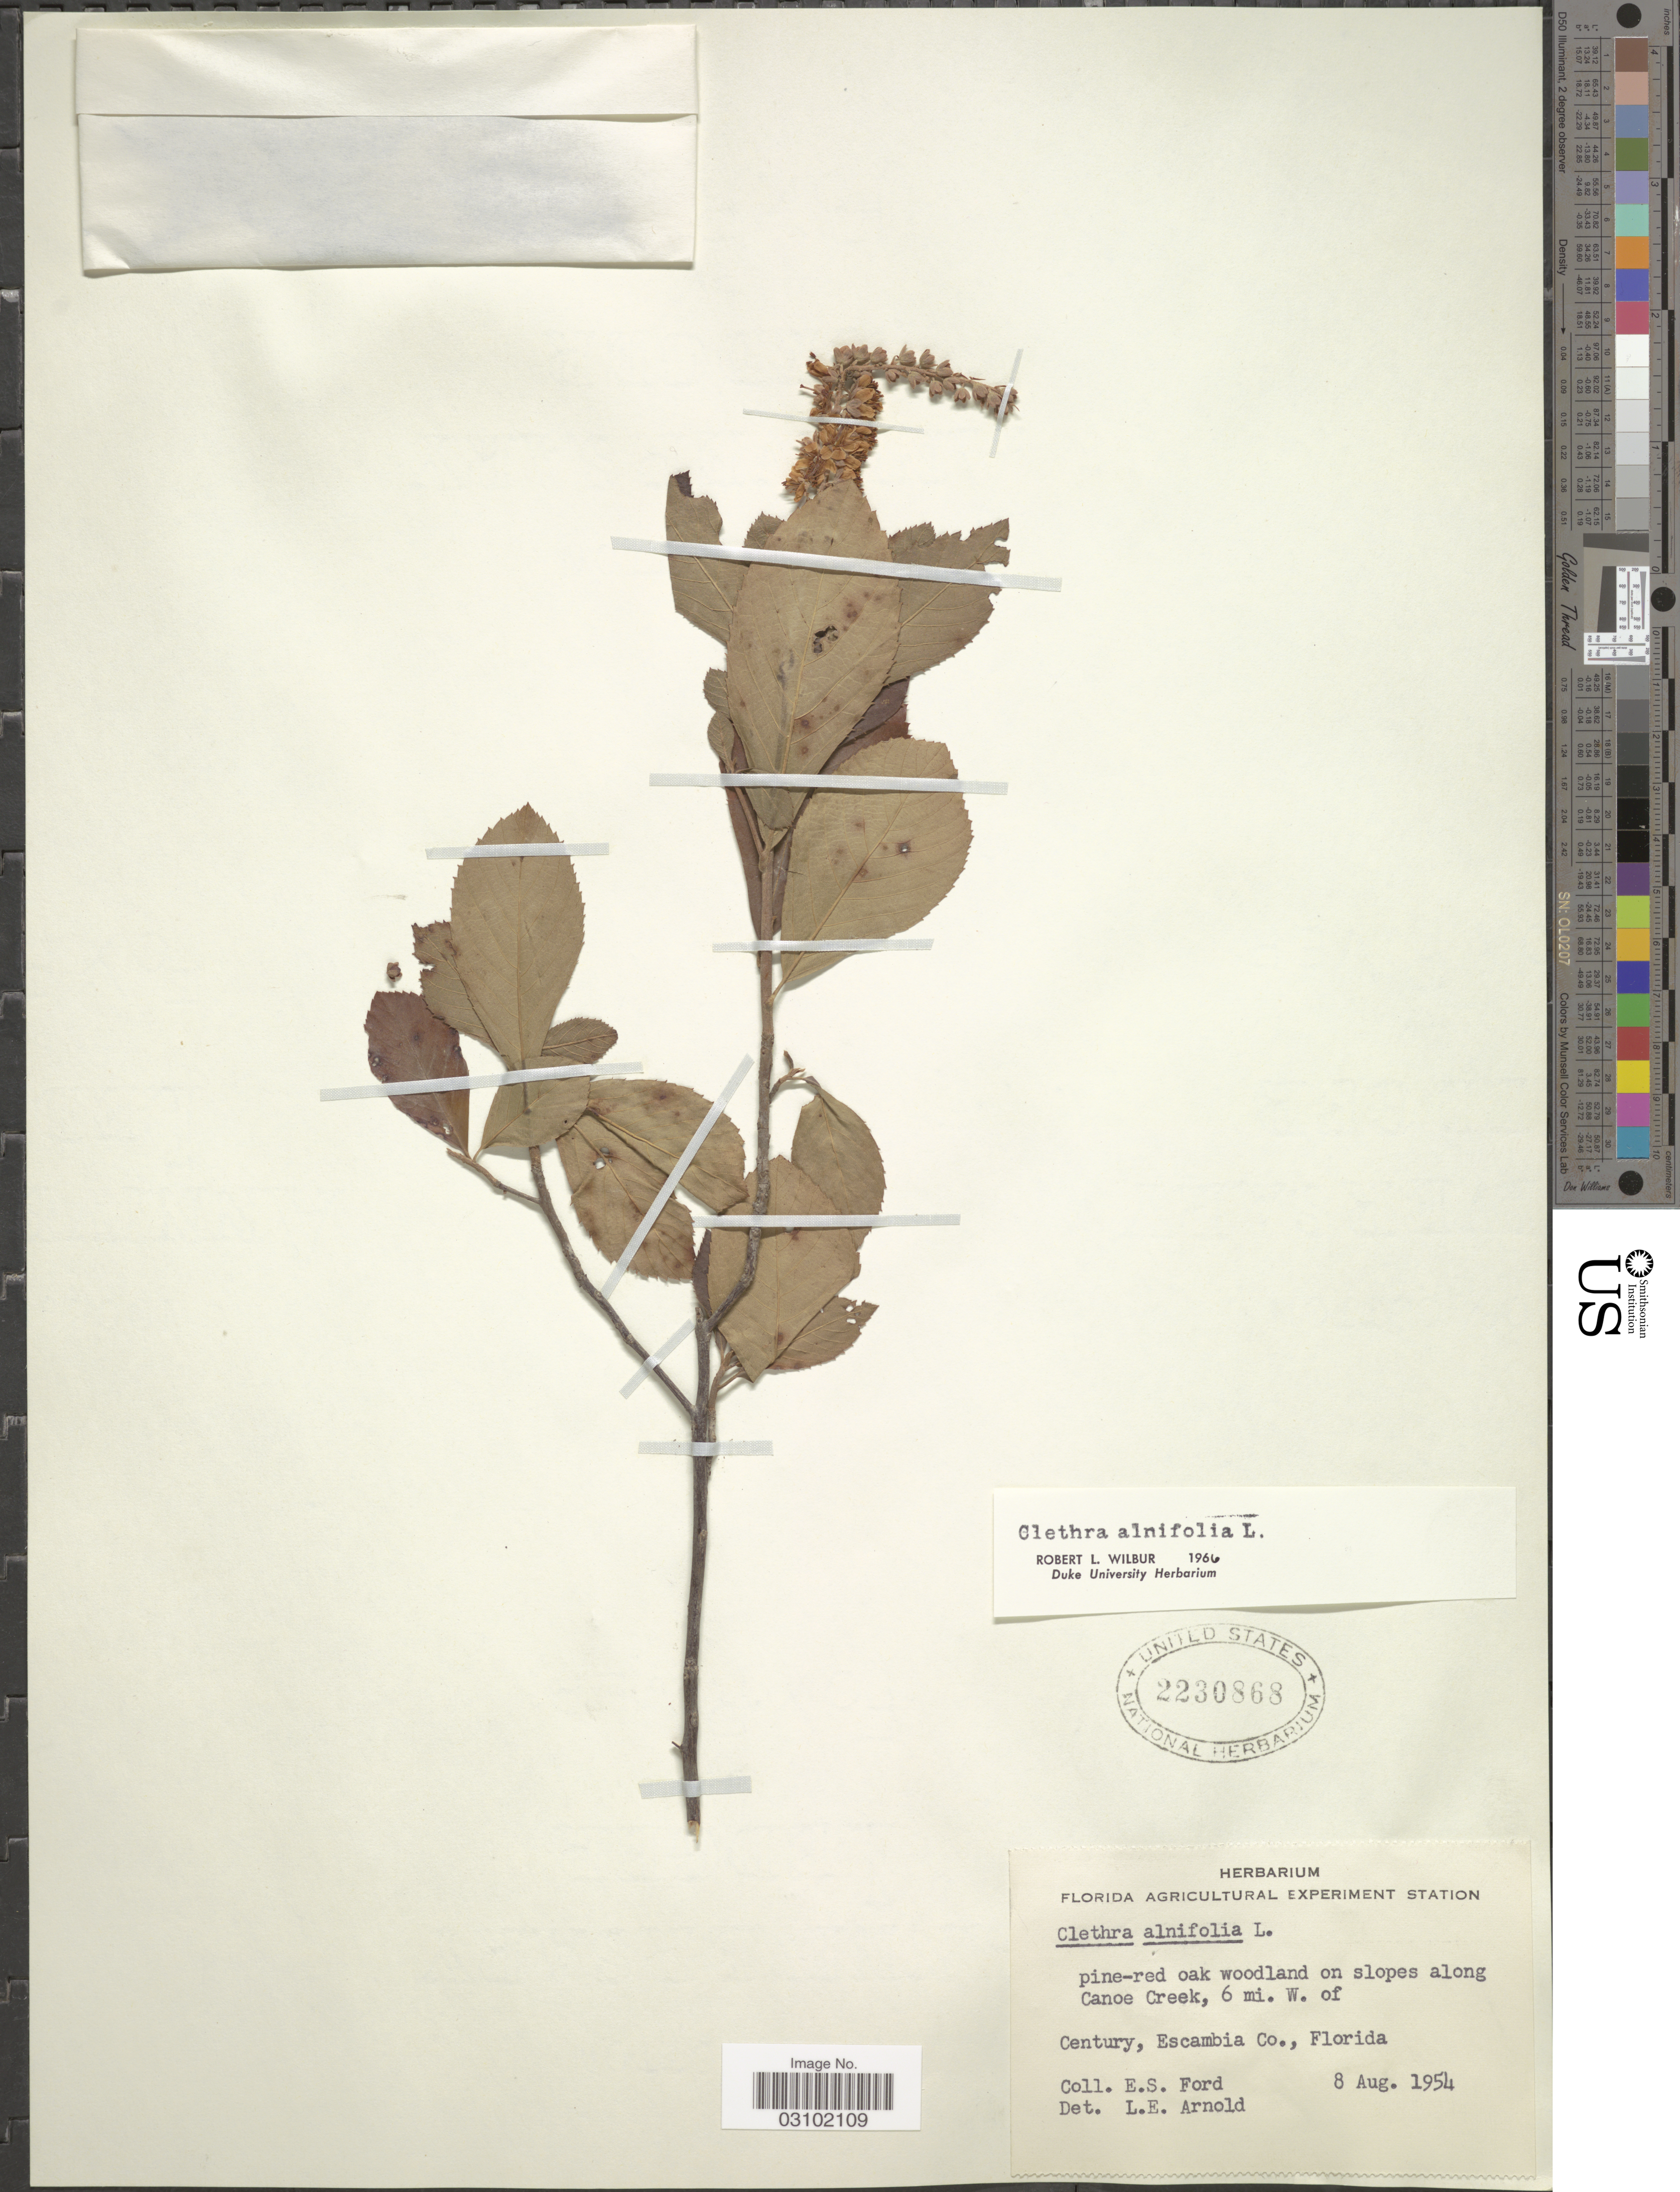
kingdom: Plantae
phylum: Tracheophyta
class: Magnoliopsida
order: Ericales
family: Clethraceae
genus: Clethra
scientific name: Clethra alnifolia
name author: L.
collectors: E. Ford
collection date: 1954-08-08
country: United States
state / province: Florida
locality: Pine-red oak woodland on slopes along Canoe Creek, 6 mi. W. of Century, Escambia Co.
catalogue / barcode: US 2230868